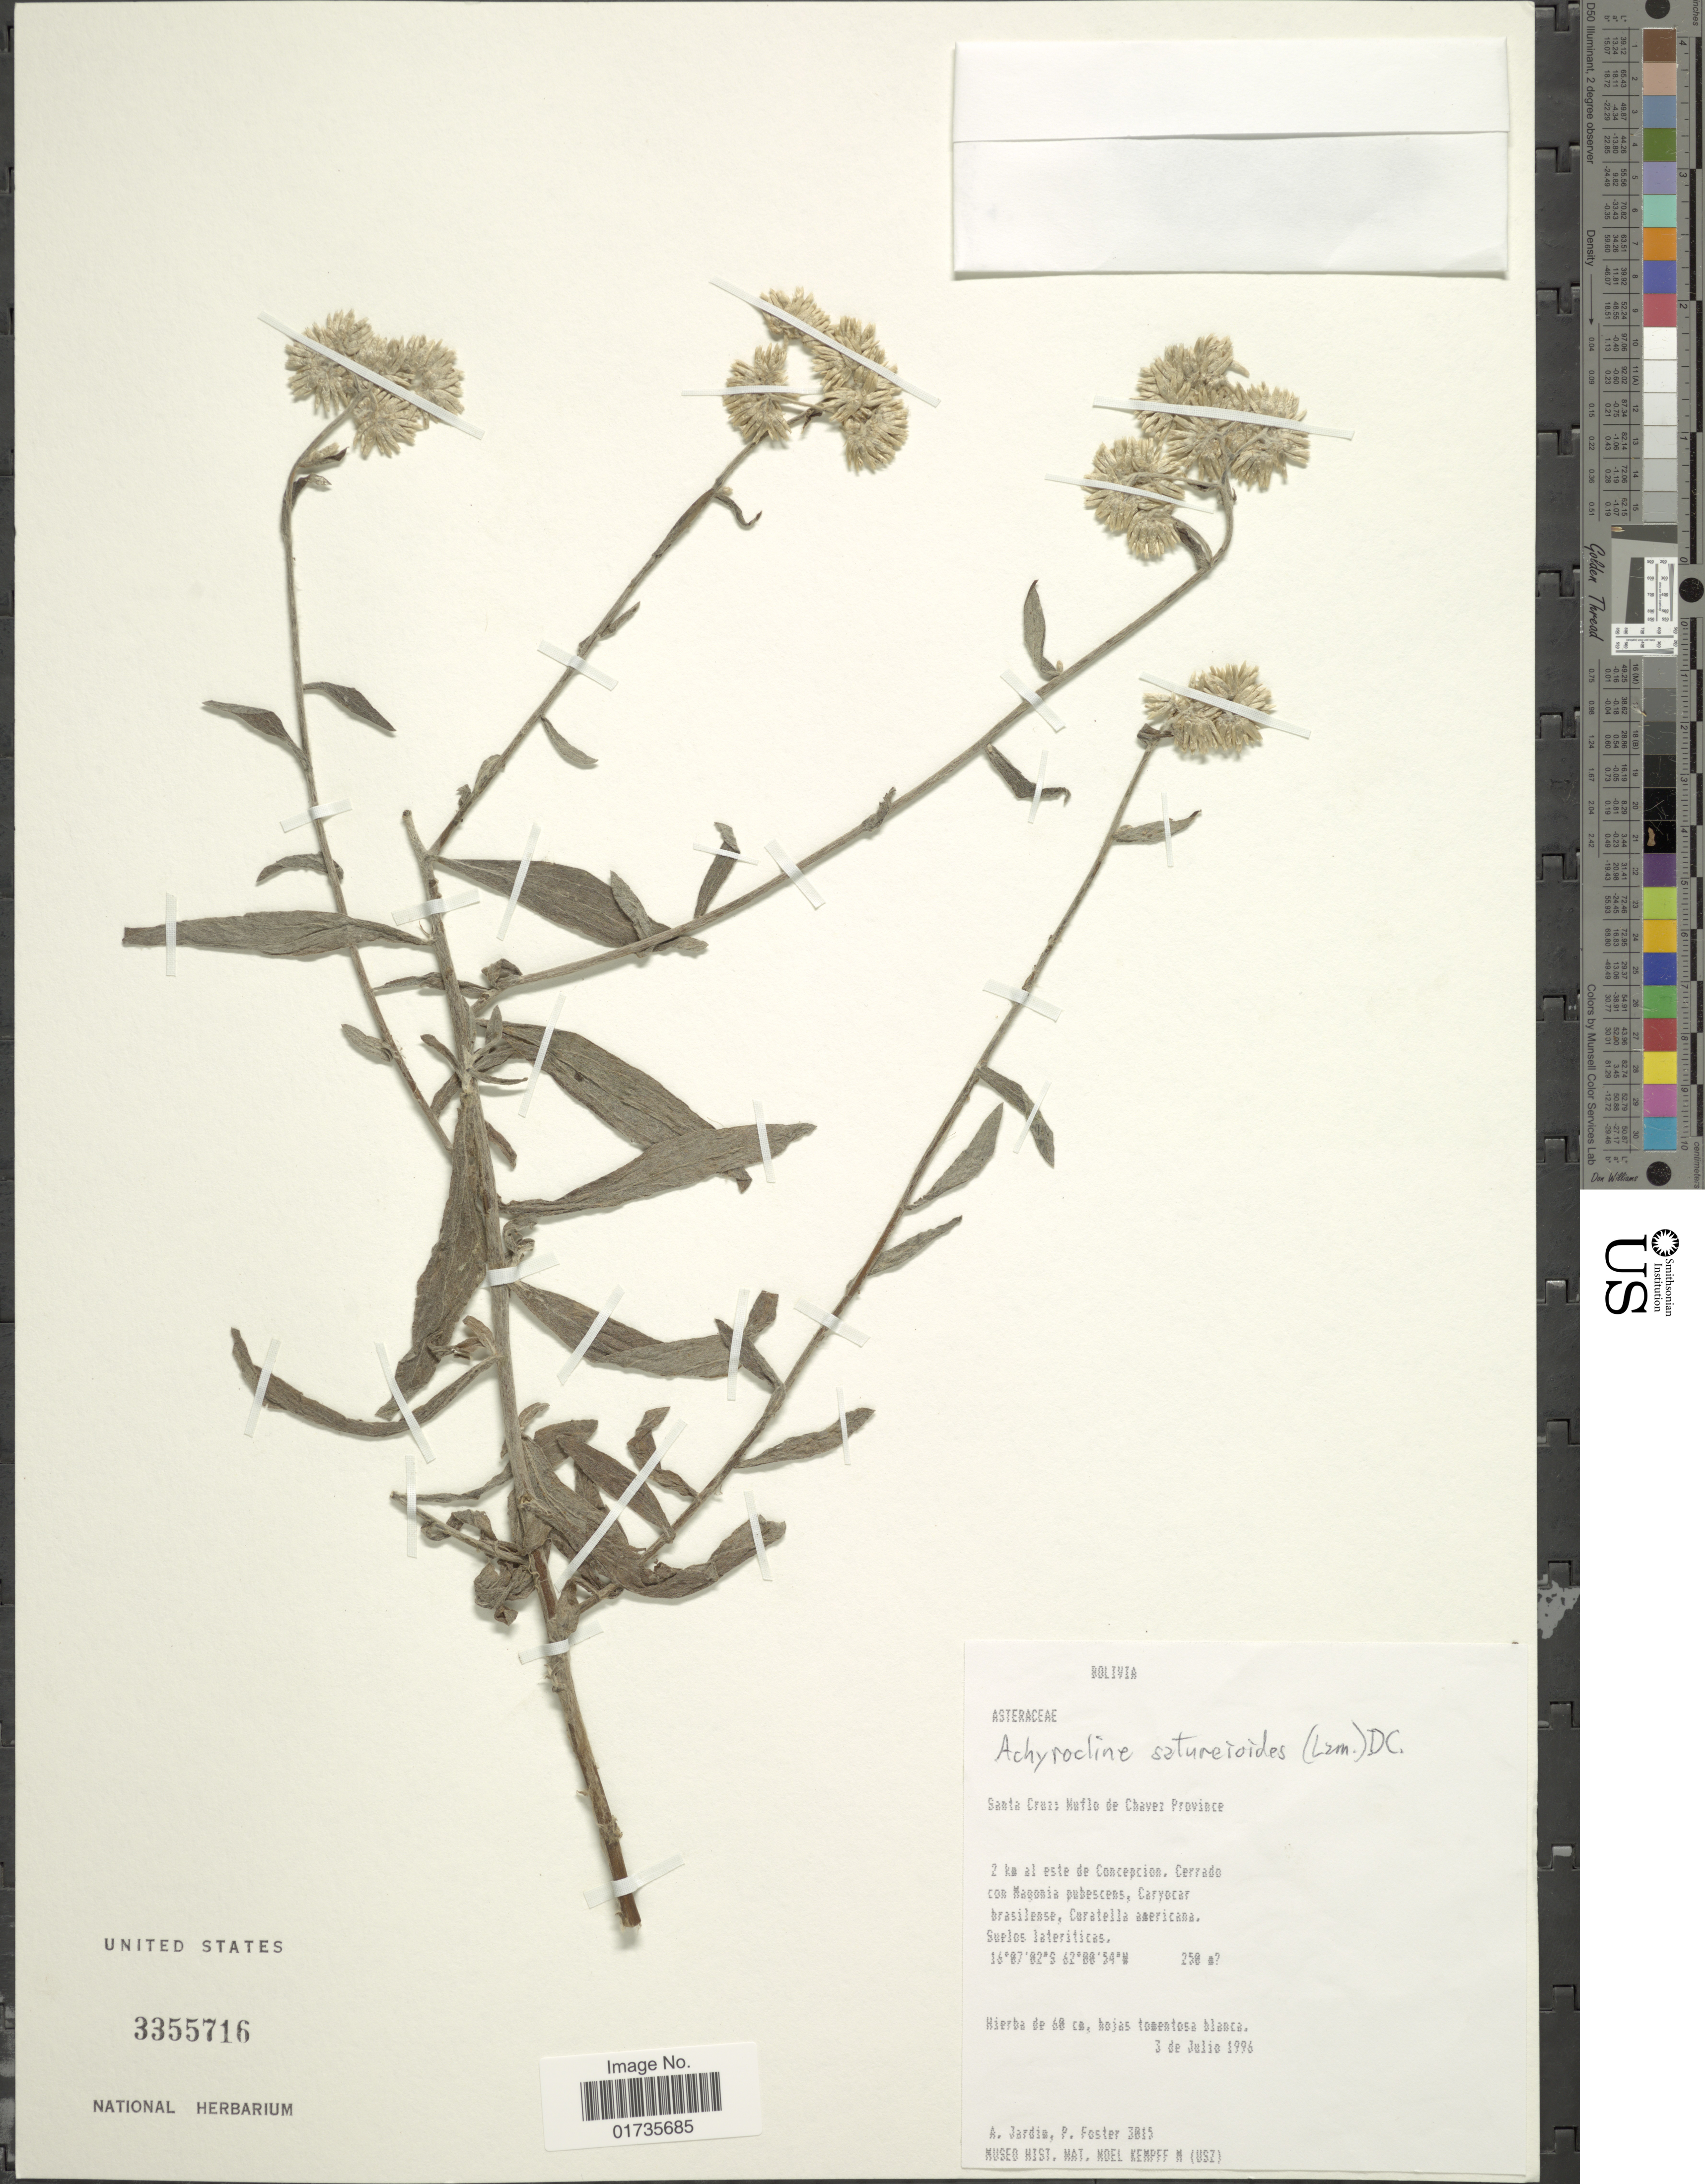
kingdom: Plantae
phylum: Tracheophyta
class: Magnoliopsida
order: Asterales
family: Asteraceae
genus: Achyrocline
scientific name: Achyrocline satureioides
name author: (Lam.) DC.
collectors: A. Jardim & P. Foster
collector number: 3815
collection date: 1996-07-03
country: Bolivia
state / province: Santa Cruz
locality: Nufle de Chavez Province, 2 km al este de Concepcion, Cerrado con Magonia pubescens, Caryocar brasilense, Curatella americana, Suplos lateriticas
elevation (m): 250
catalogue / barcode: US 3355716